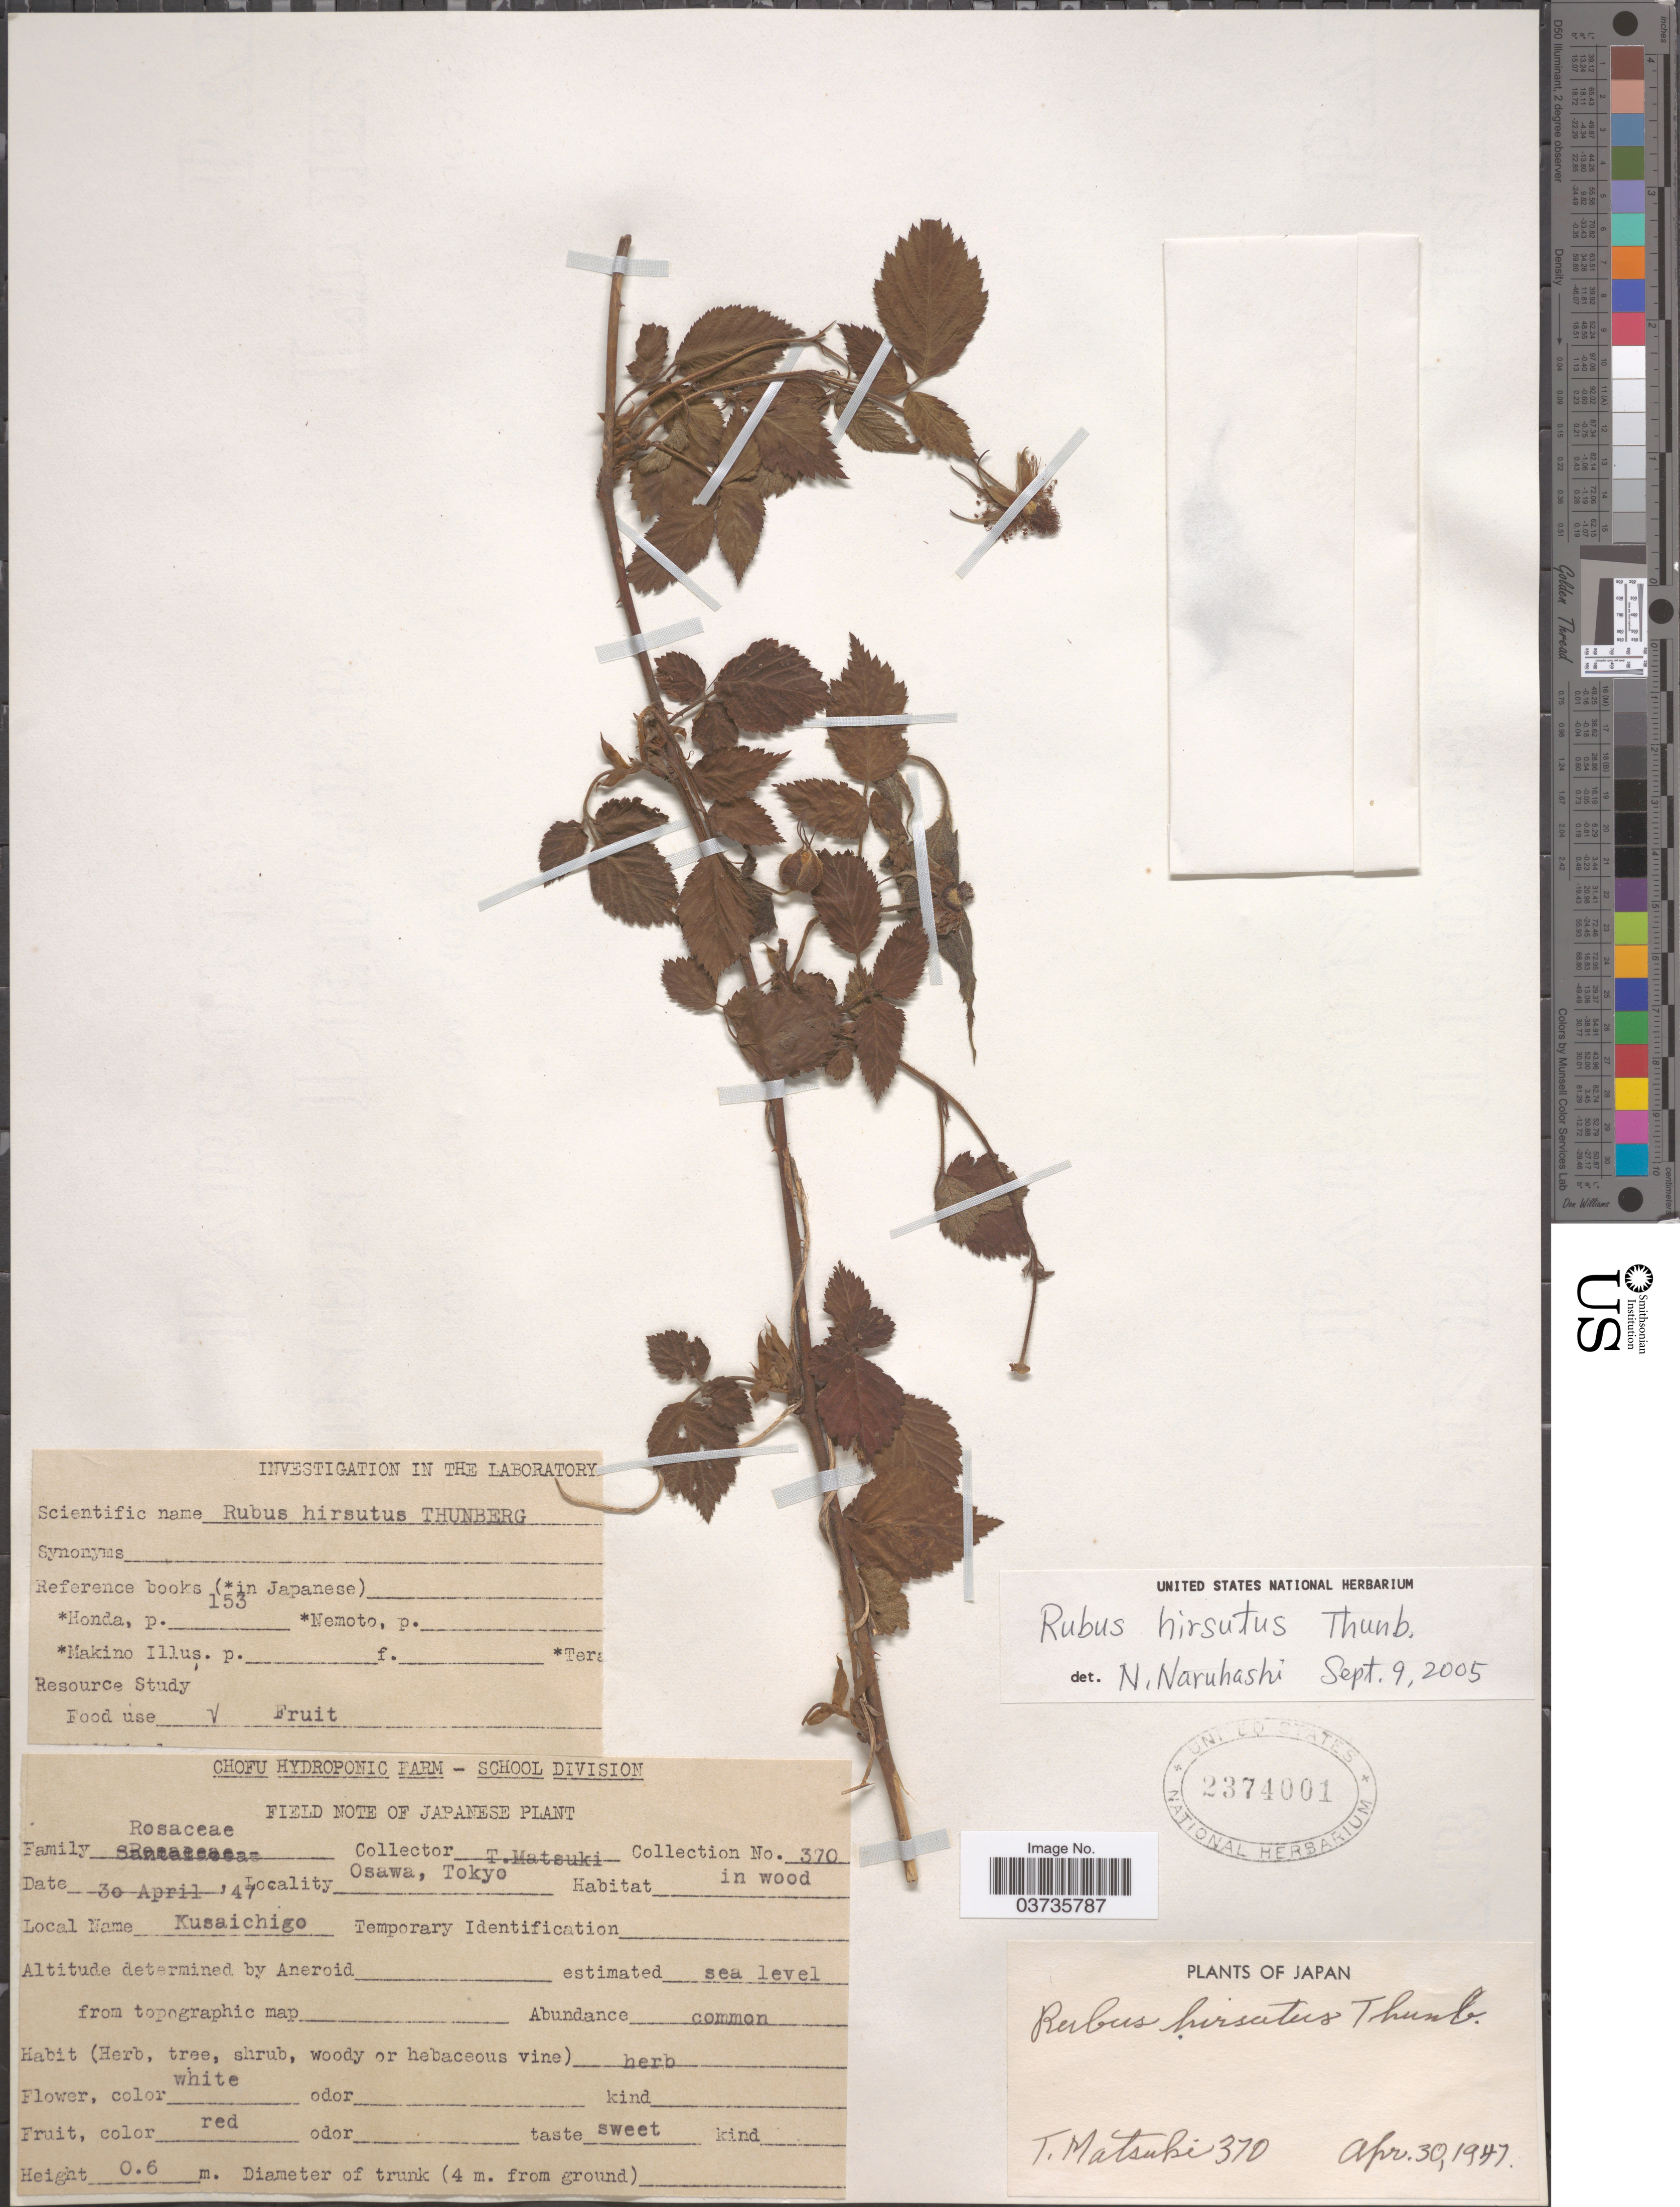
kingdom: Plantae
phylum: Tracheophyta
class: Magnoliopsida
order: Rosales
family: Rosaceae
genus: Rubus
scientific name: Rubus hirsutus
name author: Thunb.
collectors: T. Matsuki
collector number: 370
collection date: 1947-04-30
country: Japan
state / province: Tokyo, Federal City of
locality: Osawa.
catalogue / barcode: US 2374001